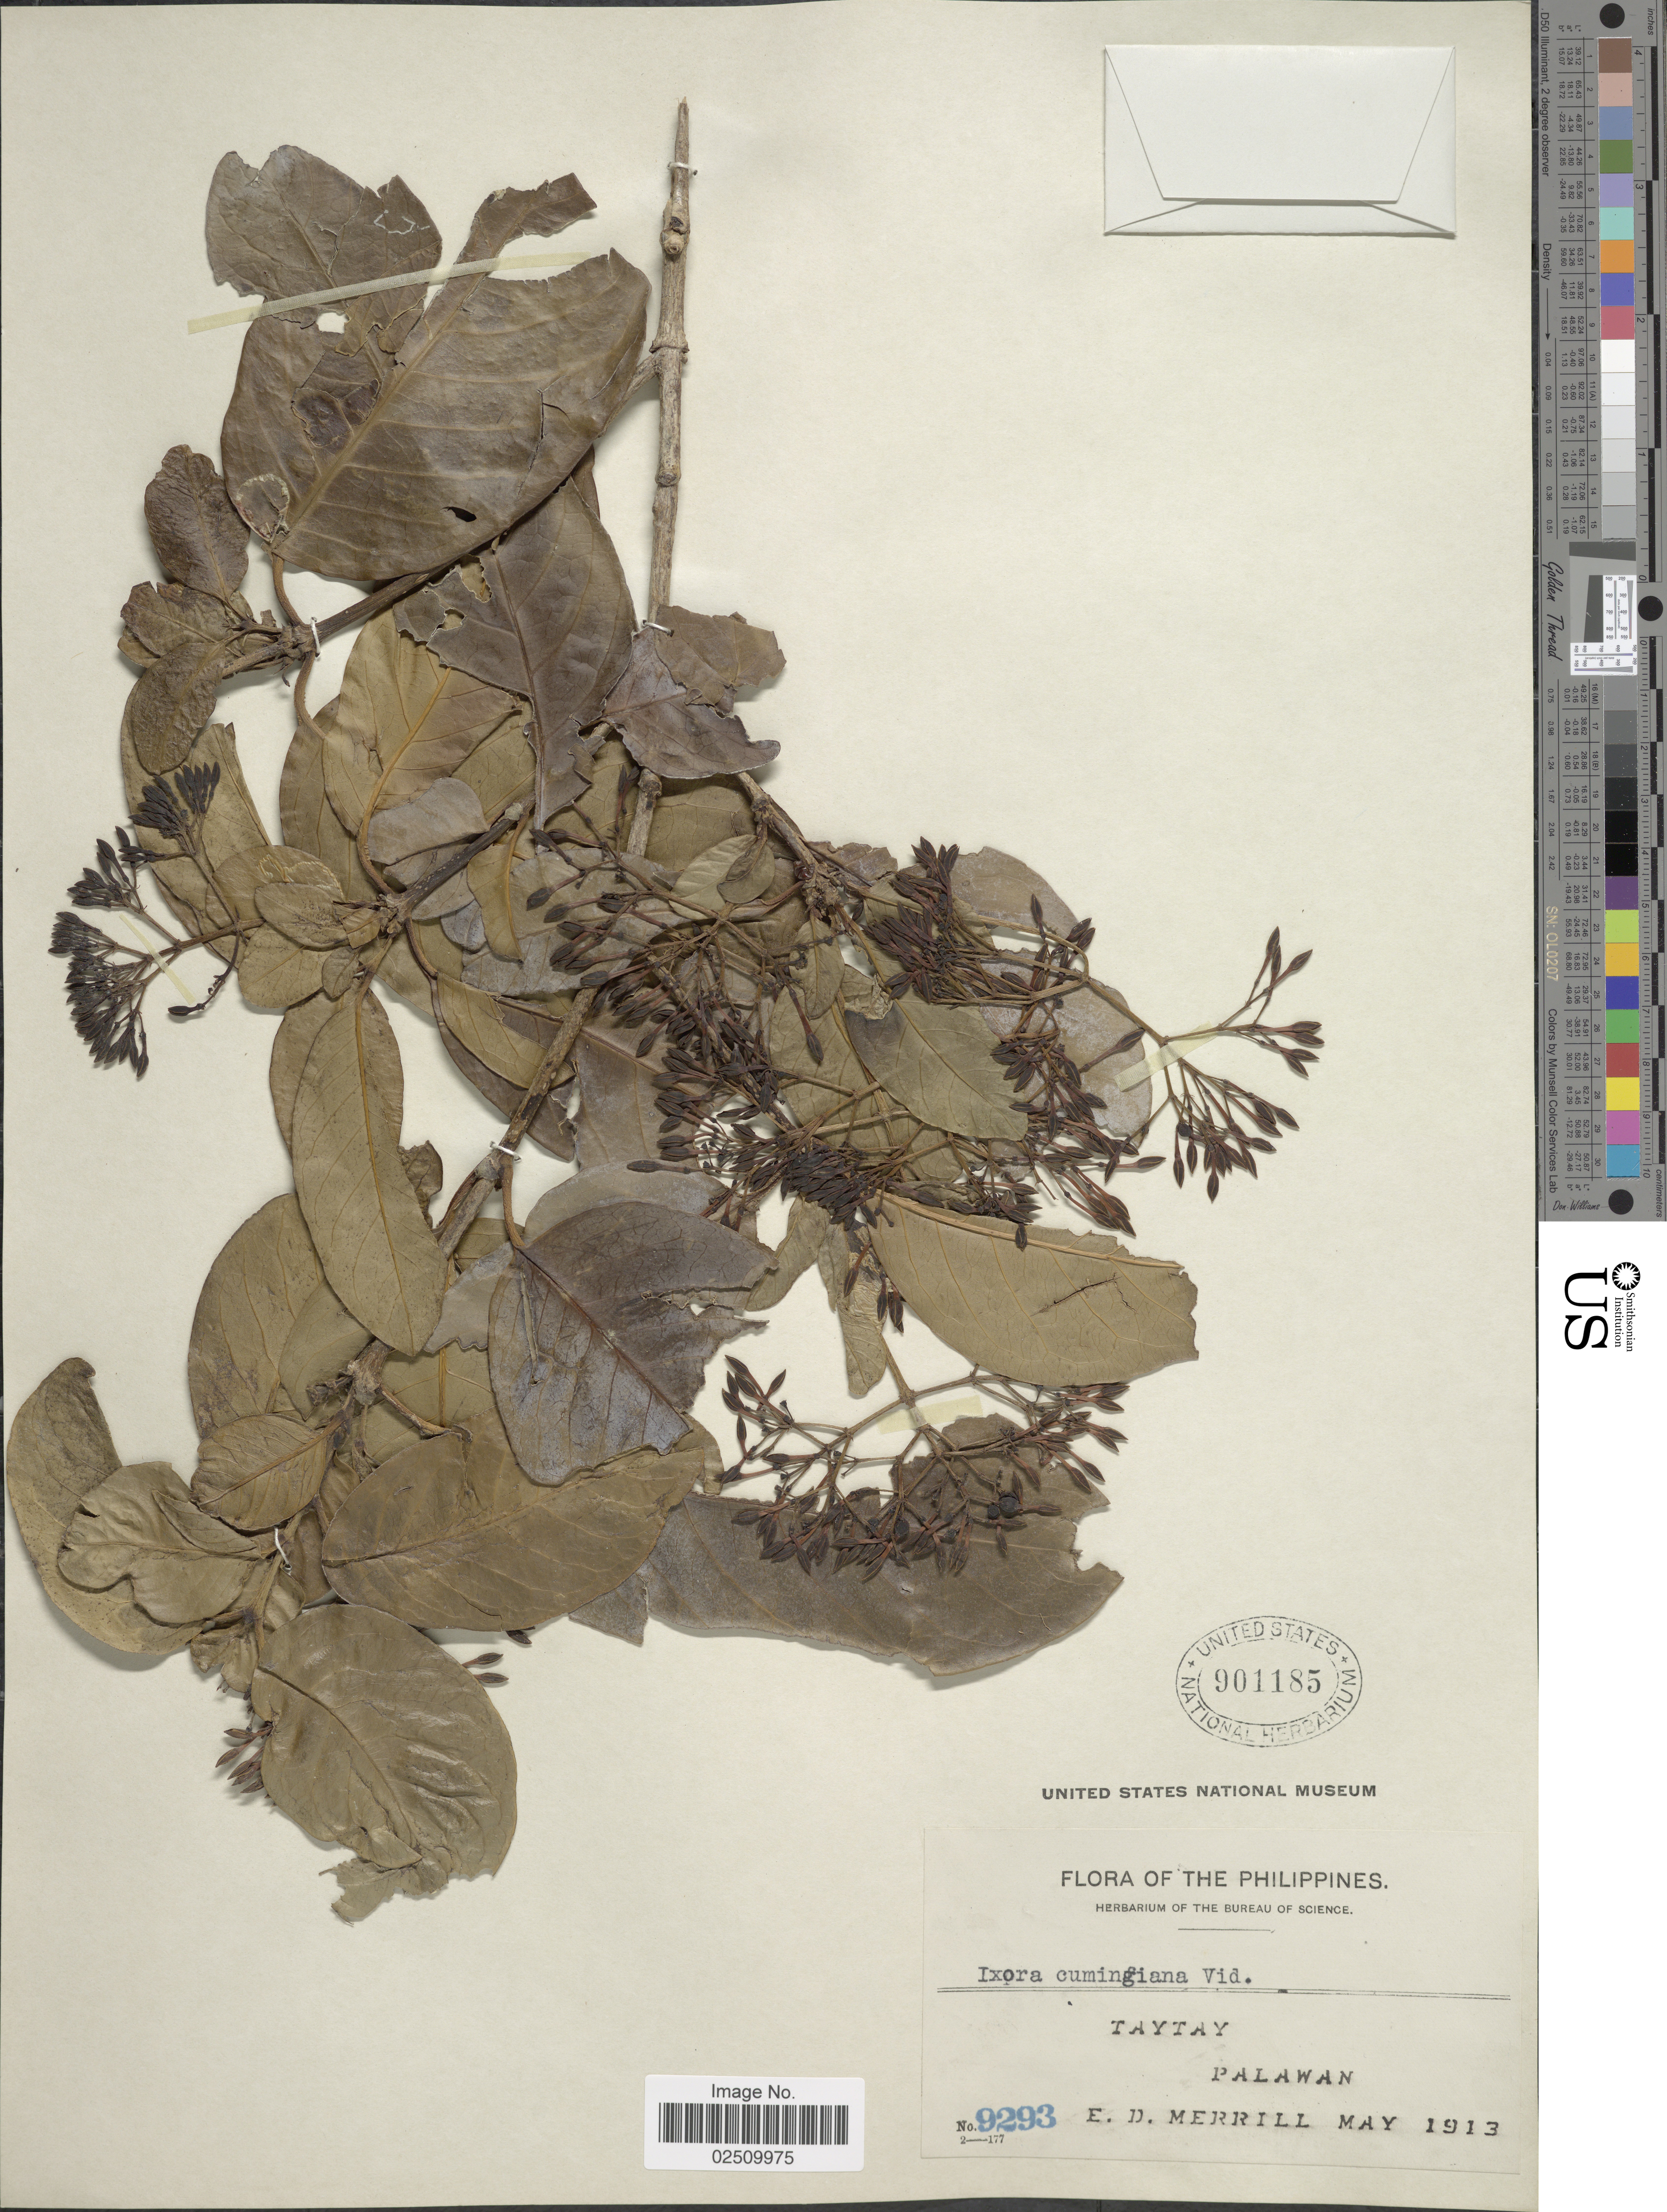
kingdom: Plantae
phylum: Tracheophyta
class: Magnoliopsida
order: Gentianales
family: Rubiaceae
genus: Ixora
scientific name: Ixora cumingiana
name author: S. Vidal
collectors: E. D. Merrill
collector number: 9293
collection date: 1913-05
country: Philippines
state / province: Mimaropa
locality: Taytay Palawan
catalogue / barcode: US 901185